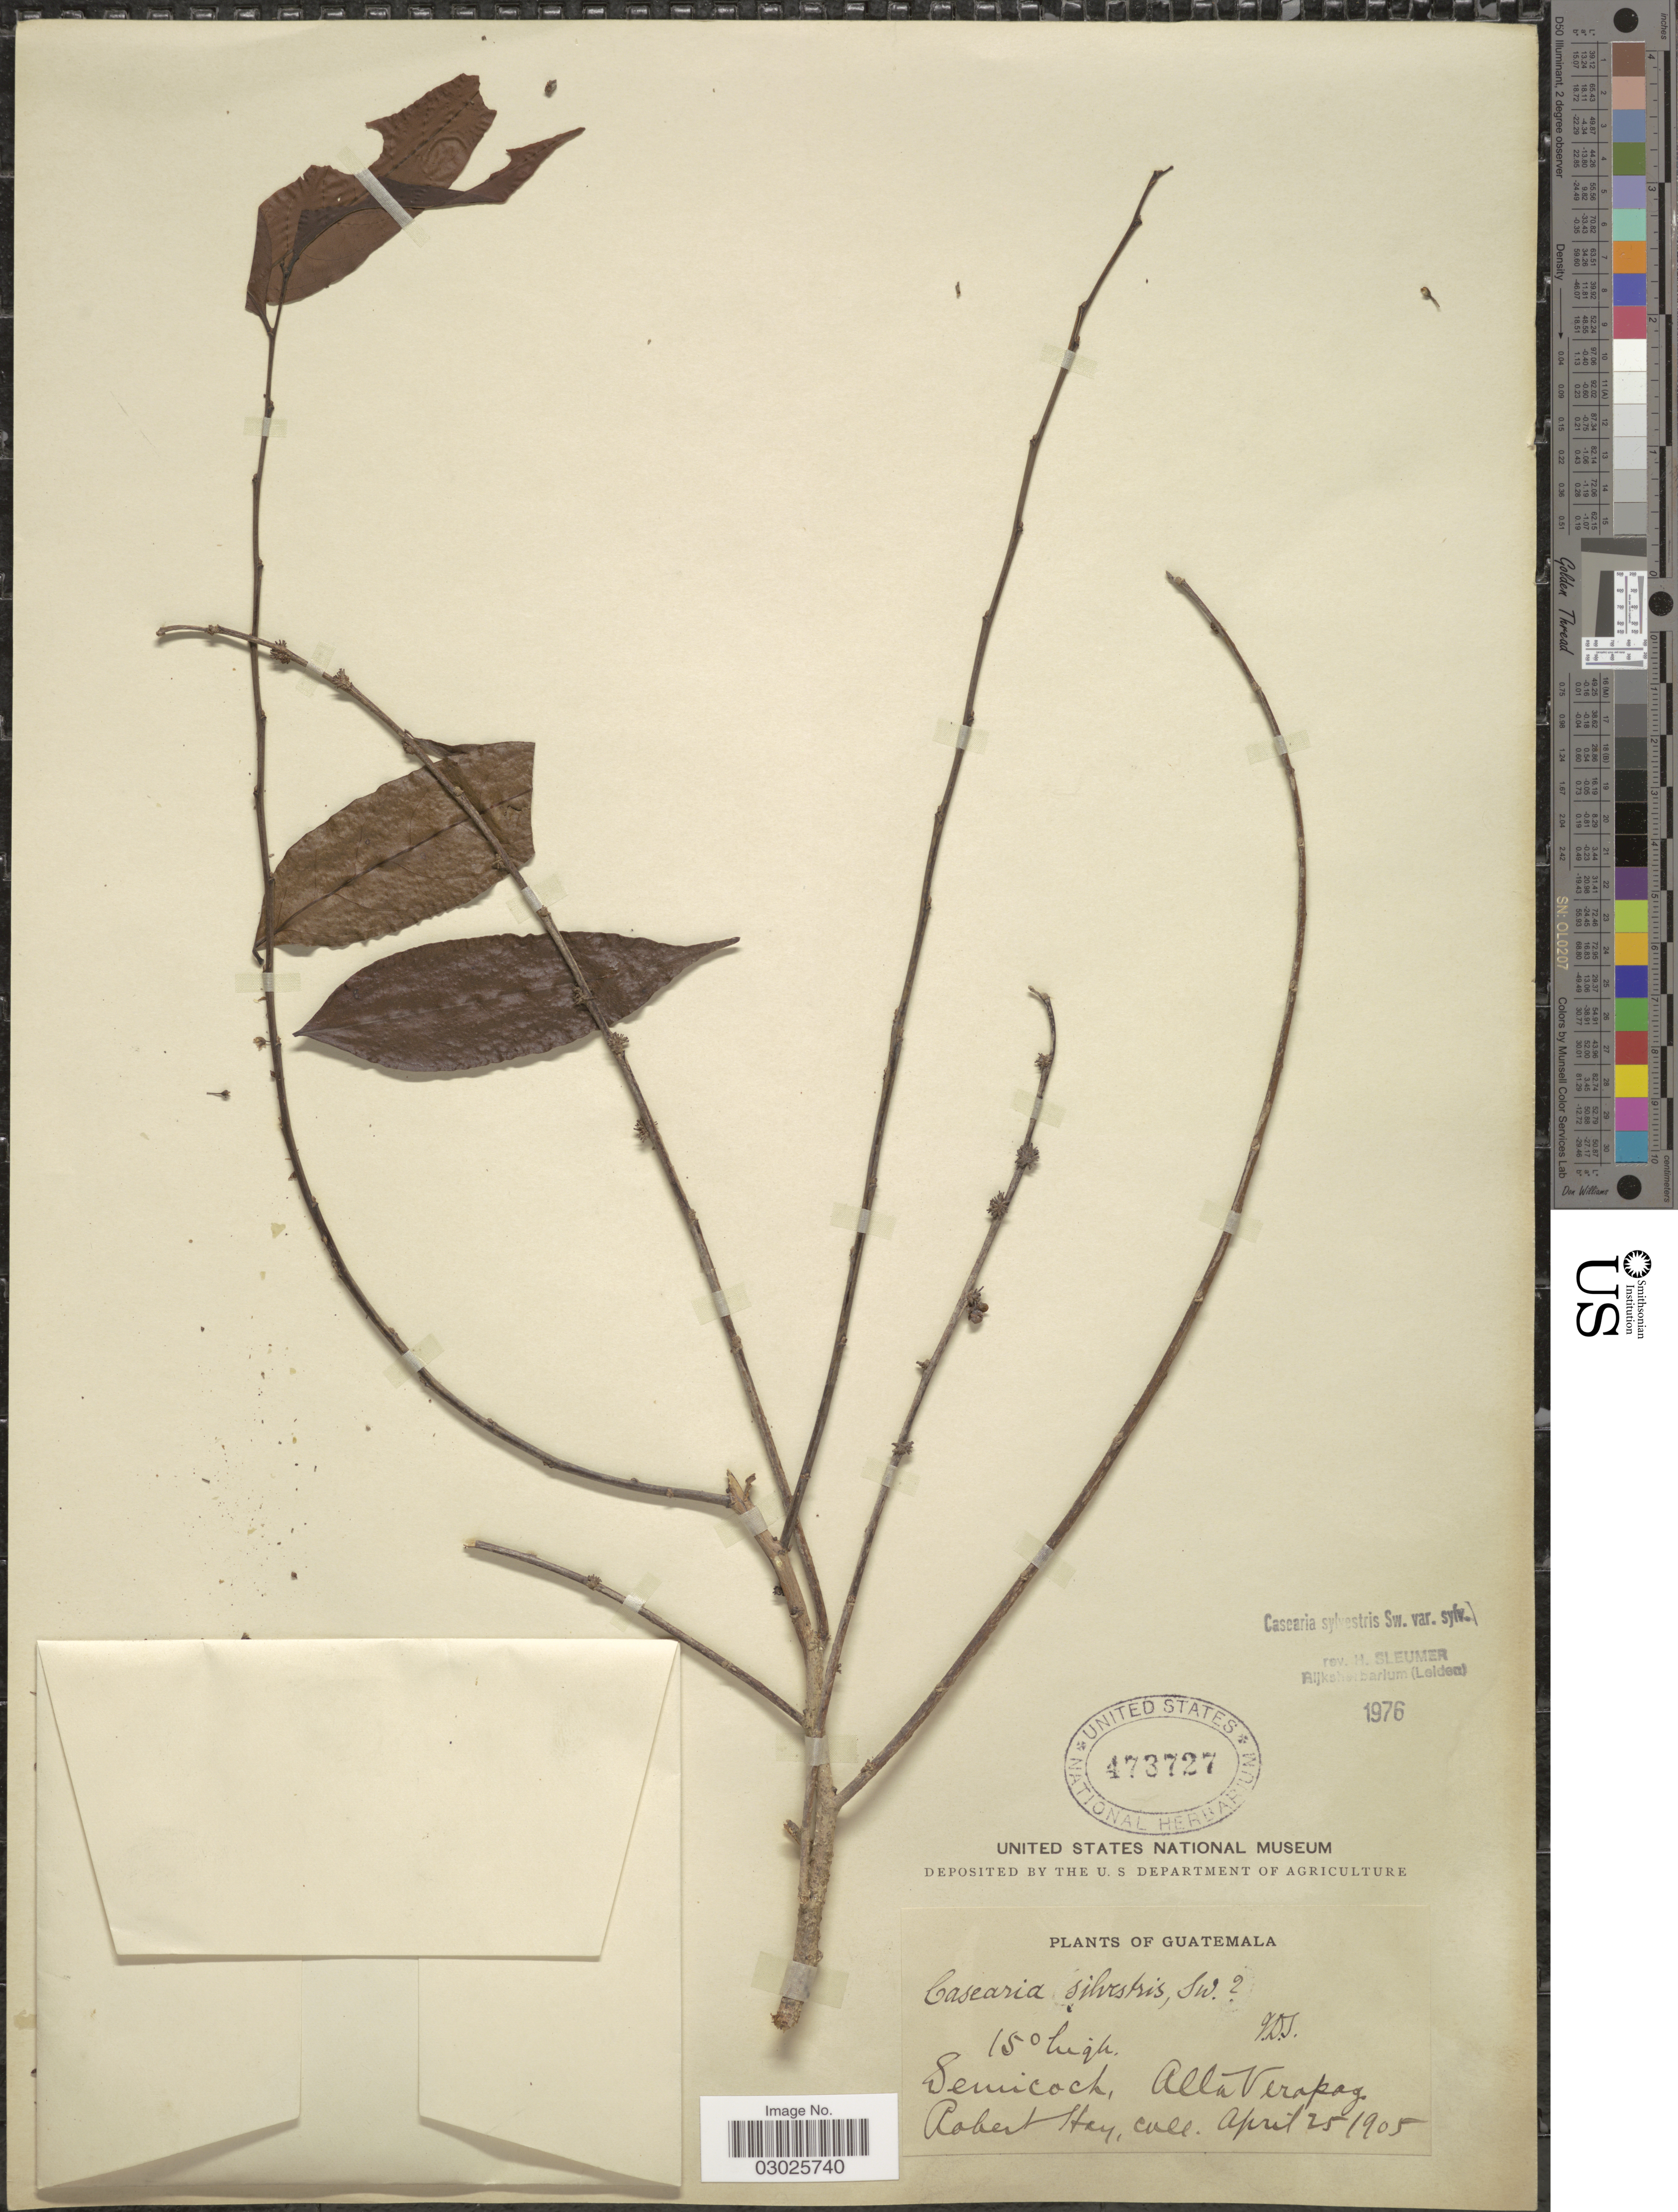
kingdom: Plantae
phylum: Tracheophyta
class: Magnoliopsida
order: Malpighiales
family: Salicaceae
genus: Casearia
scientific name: Casearia sylvestris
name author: Sw.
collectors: R. Hay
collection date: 1905-04-25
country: Guatemala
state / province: Alta Verapaz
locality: Semicoch.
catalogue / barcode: US 473727